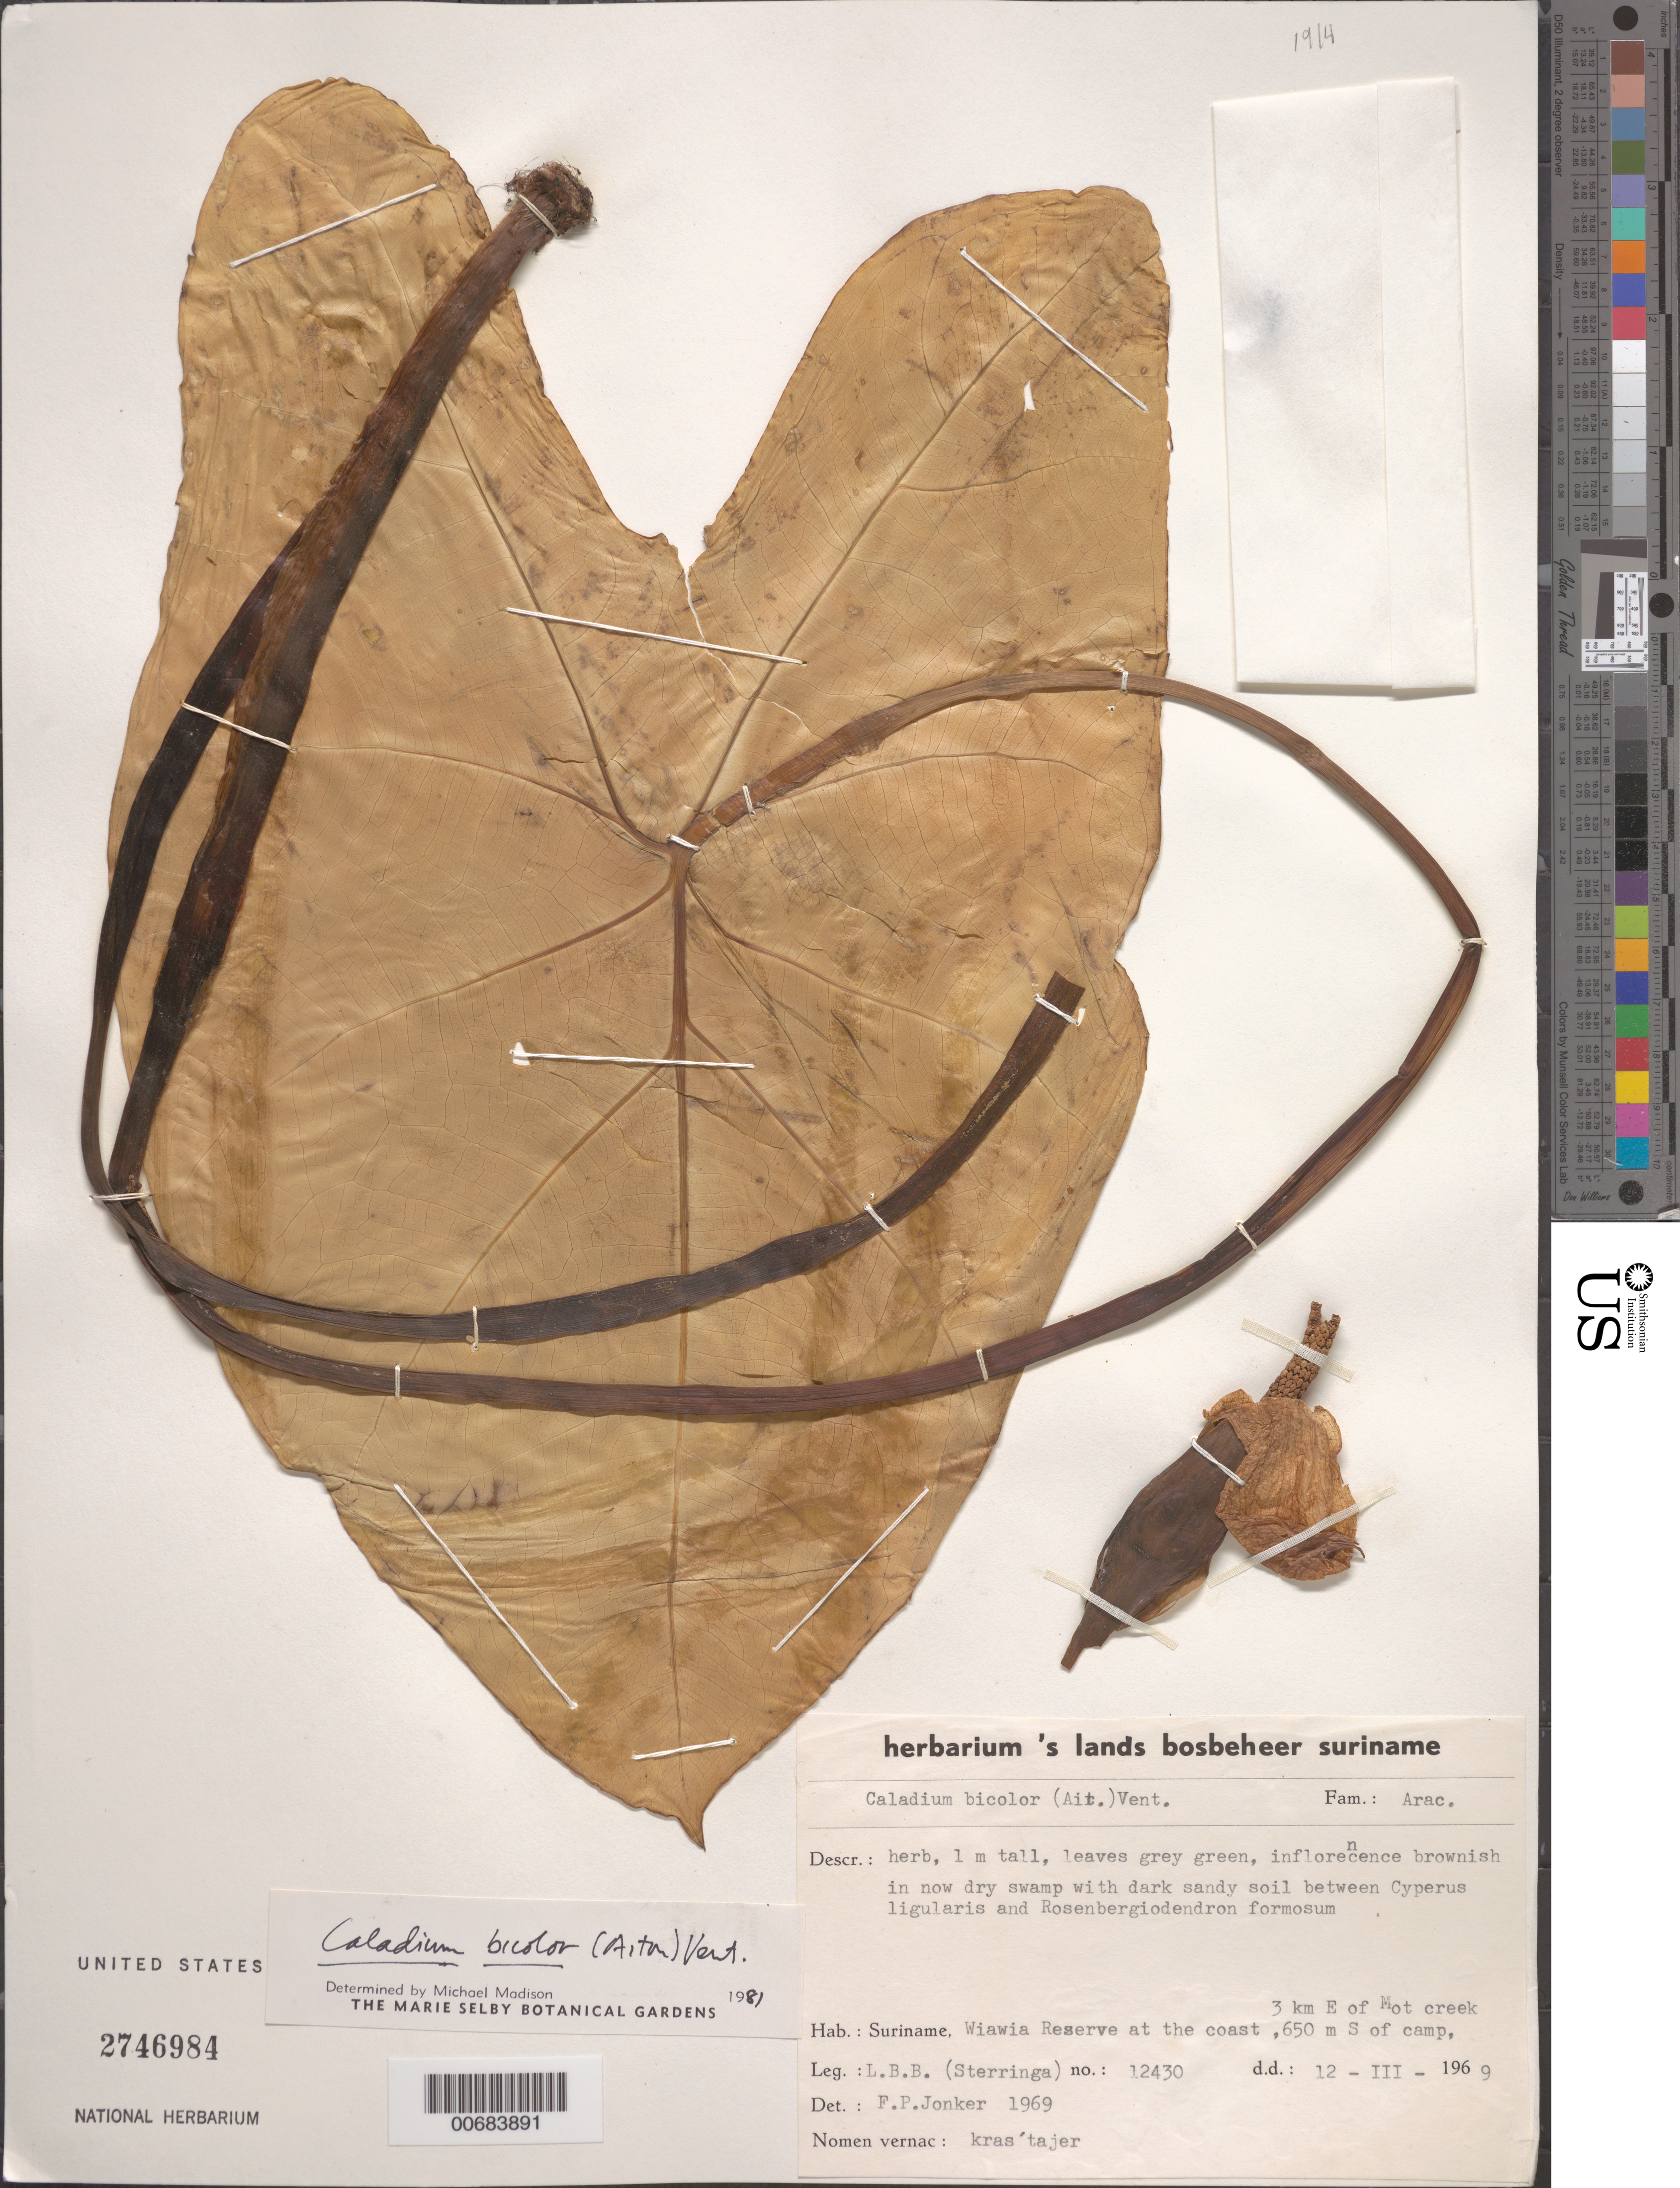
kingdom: Plantae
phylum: Tracheophyta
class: Liliopsida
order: Alismatales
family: Araceae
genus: Caladium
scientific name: Caladium bicolor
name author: (Aiton) Vent.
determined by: Madison, Michael T.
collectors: J. Sterringa & Collector illegible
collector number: LBB 12430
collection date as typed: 12-Mar-69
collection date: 1969-03-12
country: Suriname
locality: Wiawia Nature Reserve, 3 km E of Motcreek, 650 m S of camp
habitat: Dry swamp with dark sandy soil between Cyperus ligularis and Rosenbergiodendron formosum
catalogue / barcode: US 2746984